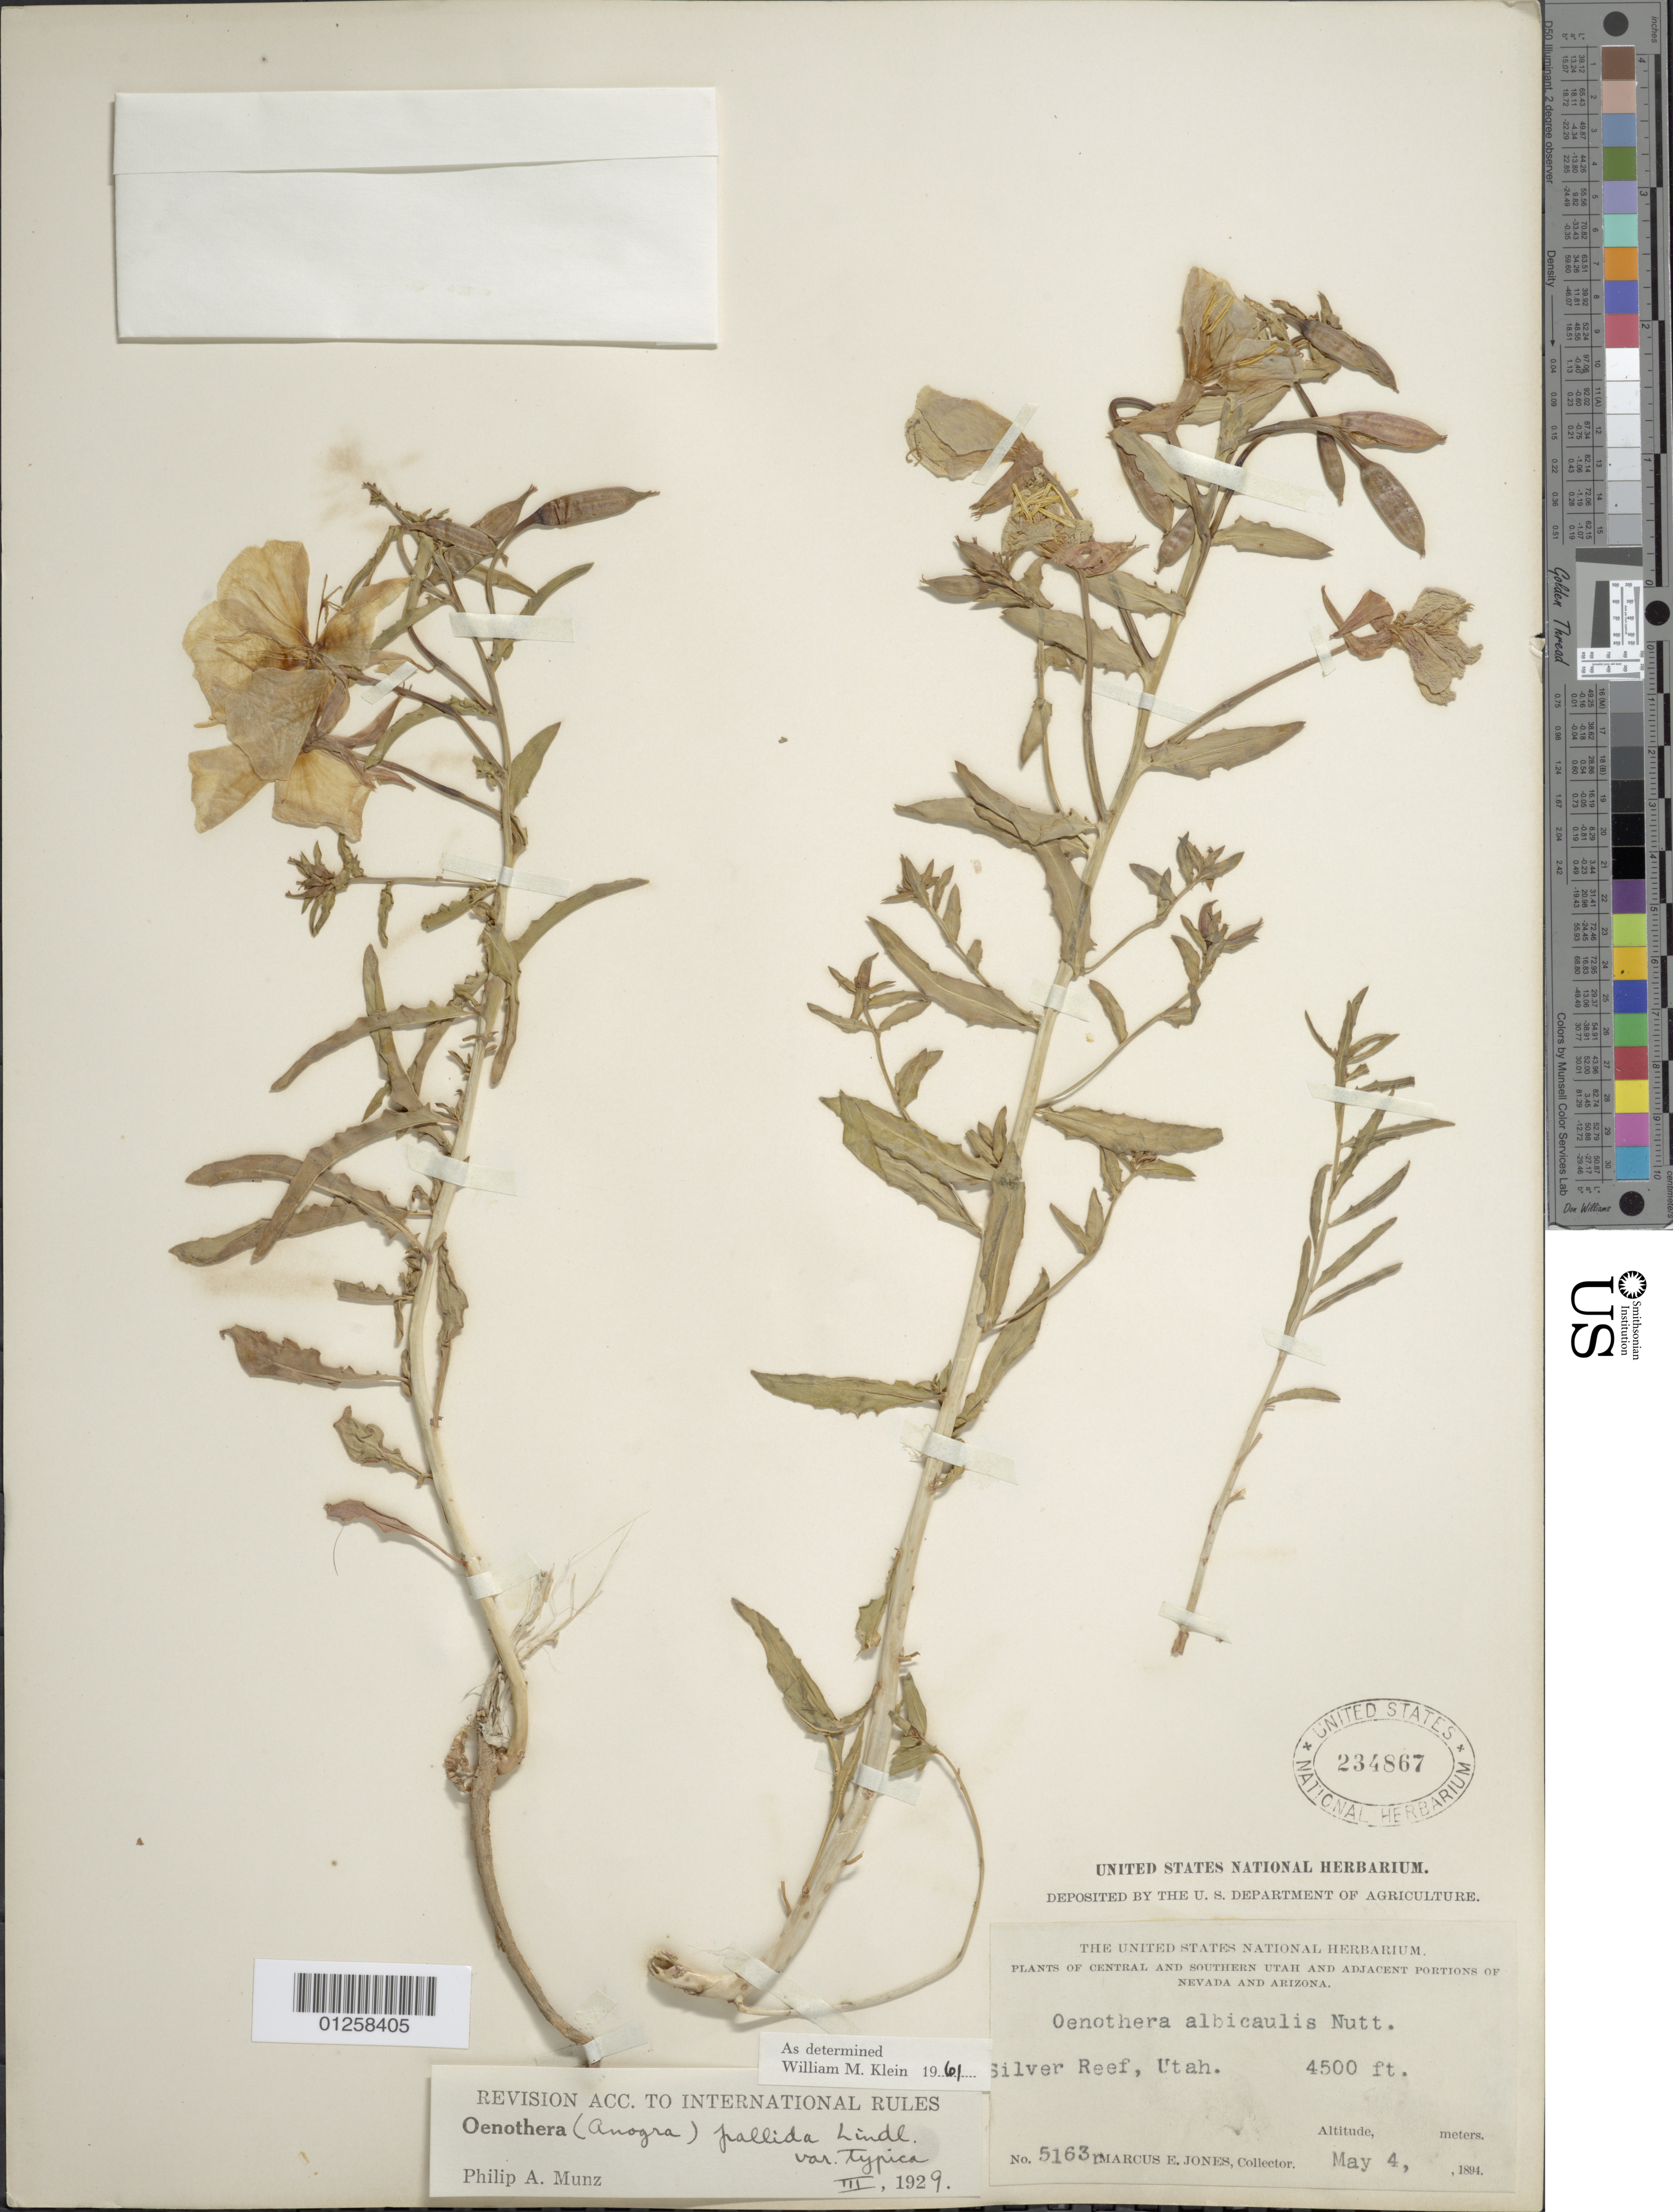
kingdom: Plantae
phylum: Tracheophyta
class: Magnoliopsida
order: Myrtales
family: Onagraceae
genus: Oenothera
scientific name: Oenothera pallida subsp. pallida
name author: Lindl.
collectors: M. E. Jones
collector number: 5163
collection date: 1894-05-04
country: United States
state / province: Utah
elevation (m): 1372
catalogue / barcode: US 234867